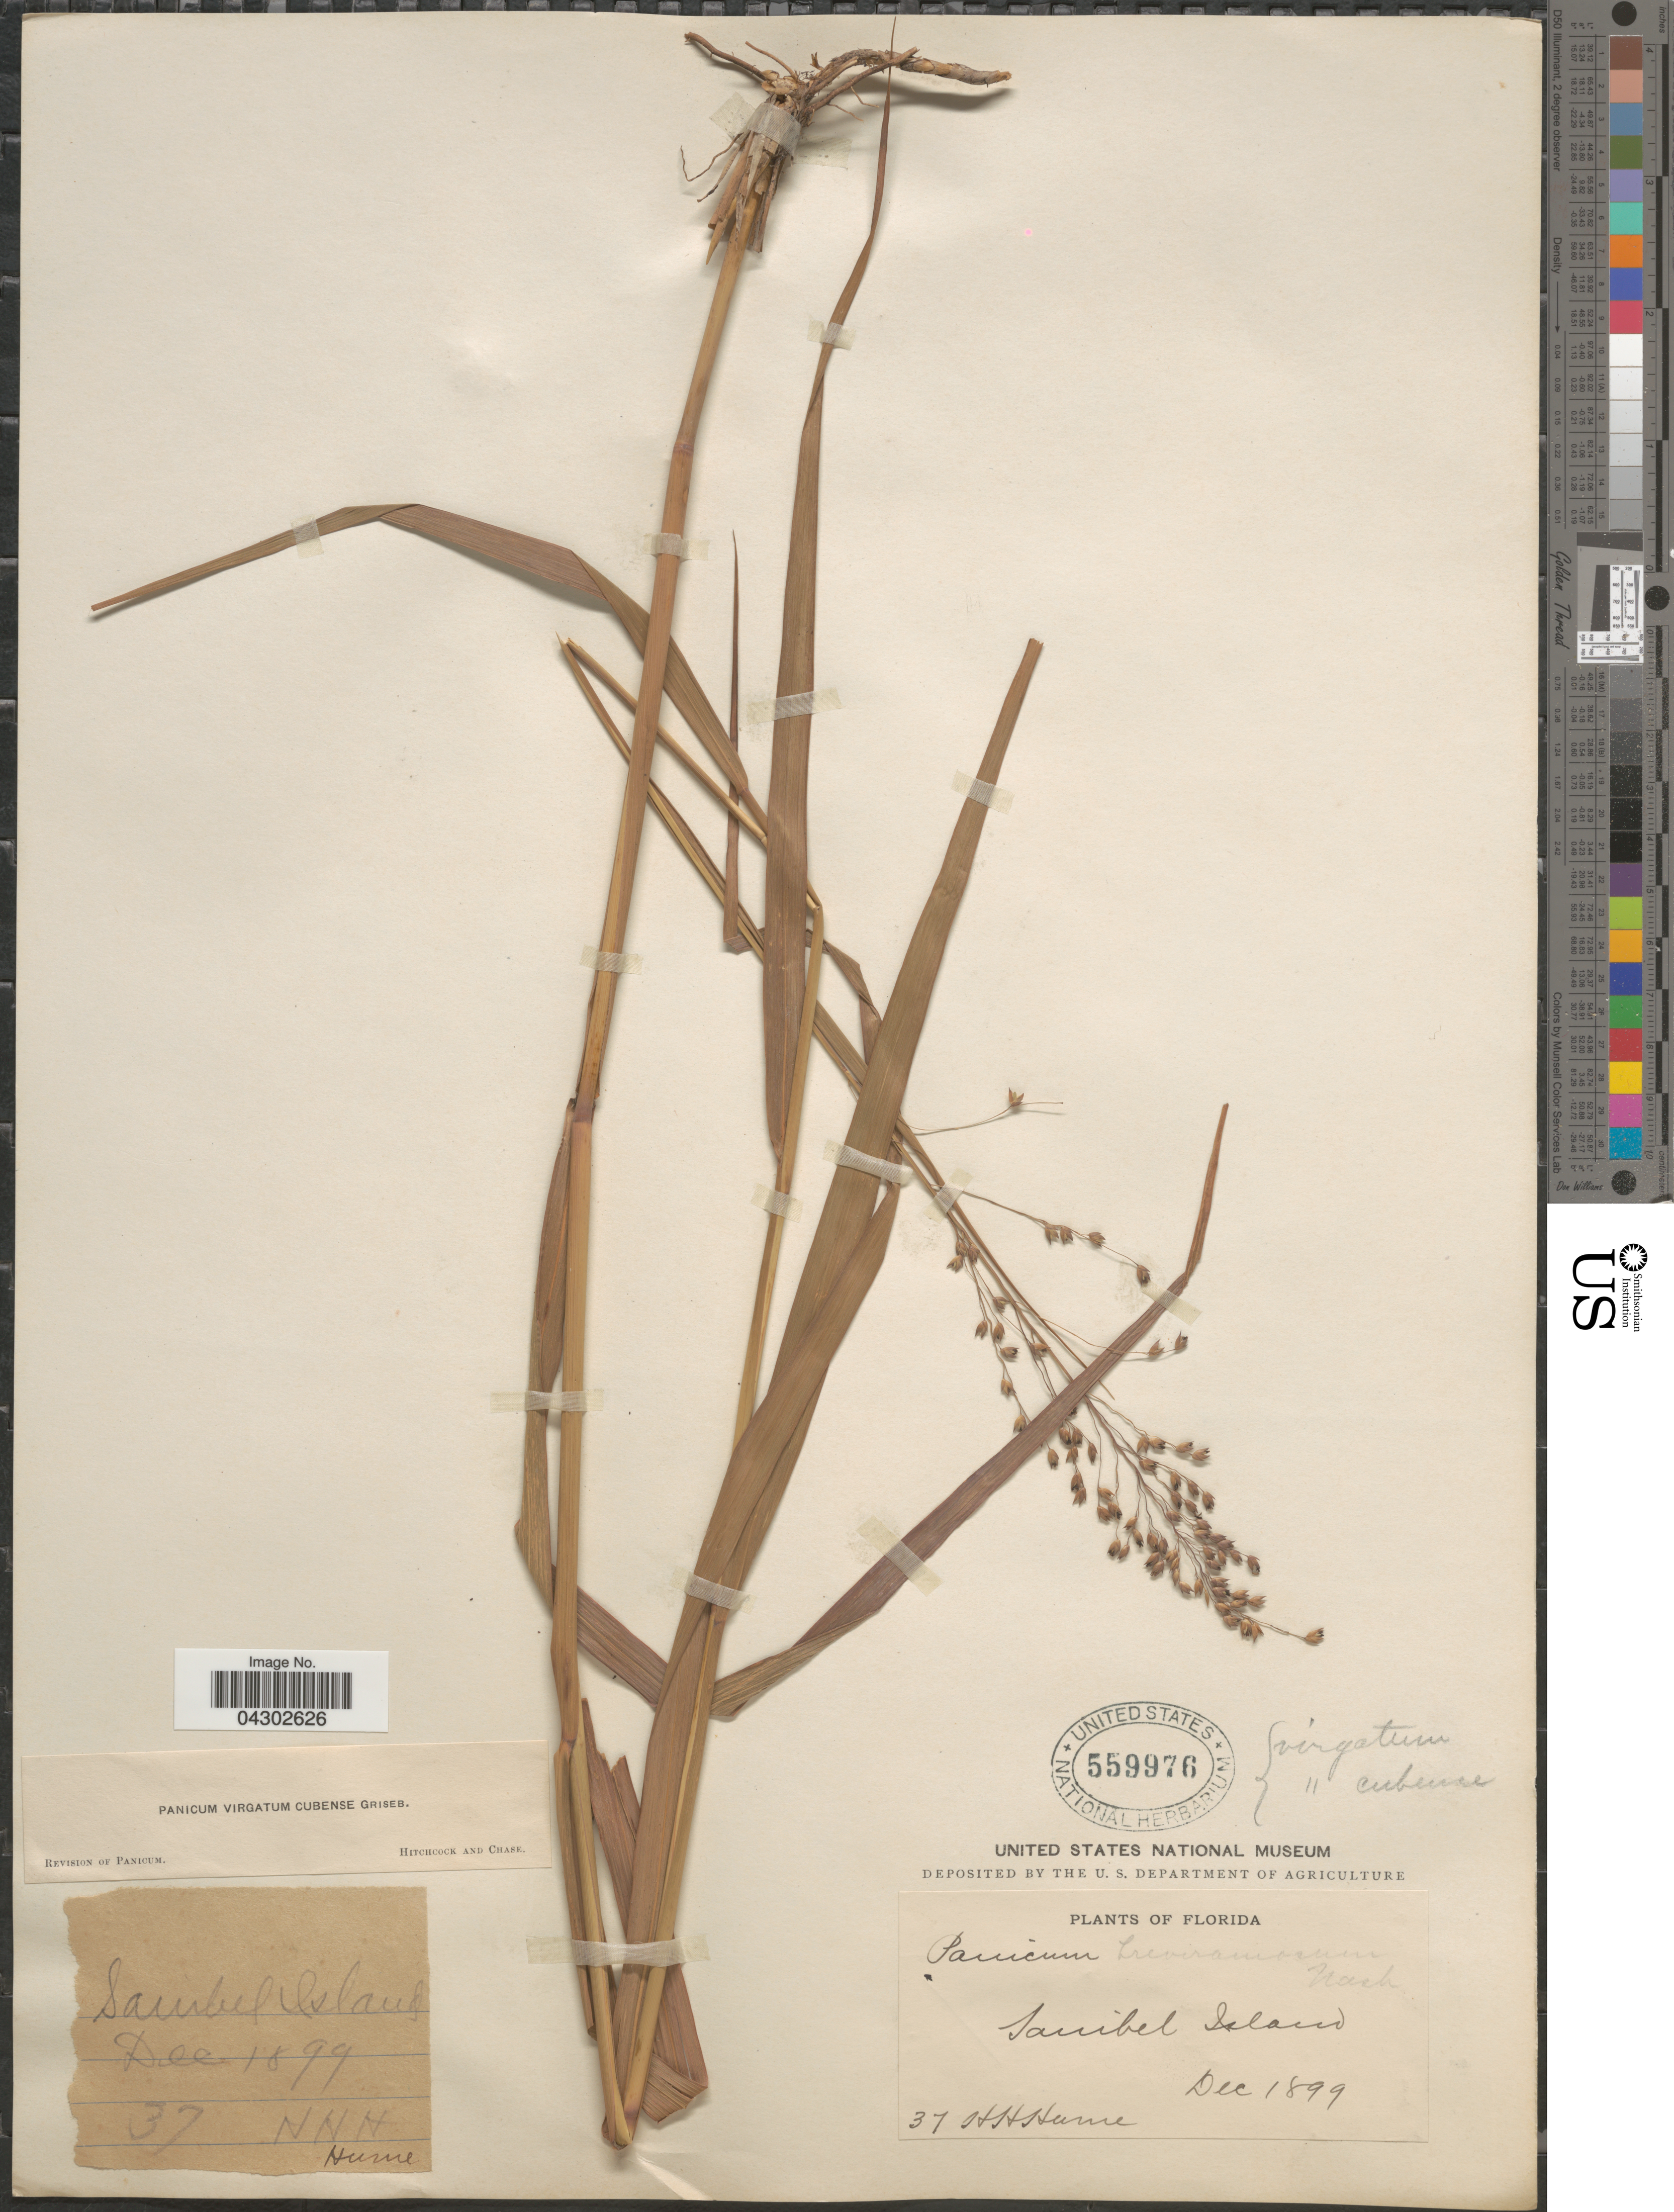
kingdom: Plantae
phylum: Tracheophyta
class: Liliopsida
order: Poales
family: Poaceae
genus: Panicum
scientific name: Panicum virgatum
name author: L.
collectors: H. Hume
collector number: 37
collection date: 1899-12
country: United States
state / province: Florida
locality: Sanibel Island.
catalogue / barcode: US 559976